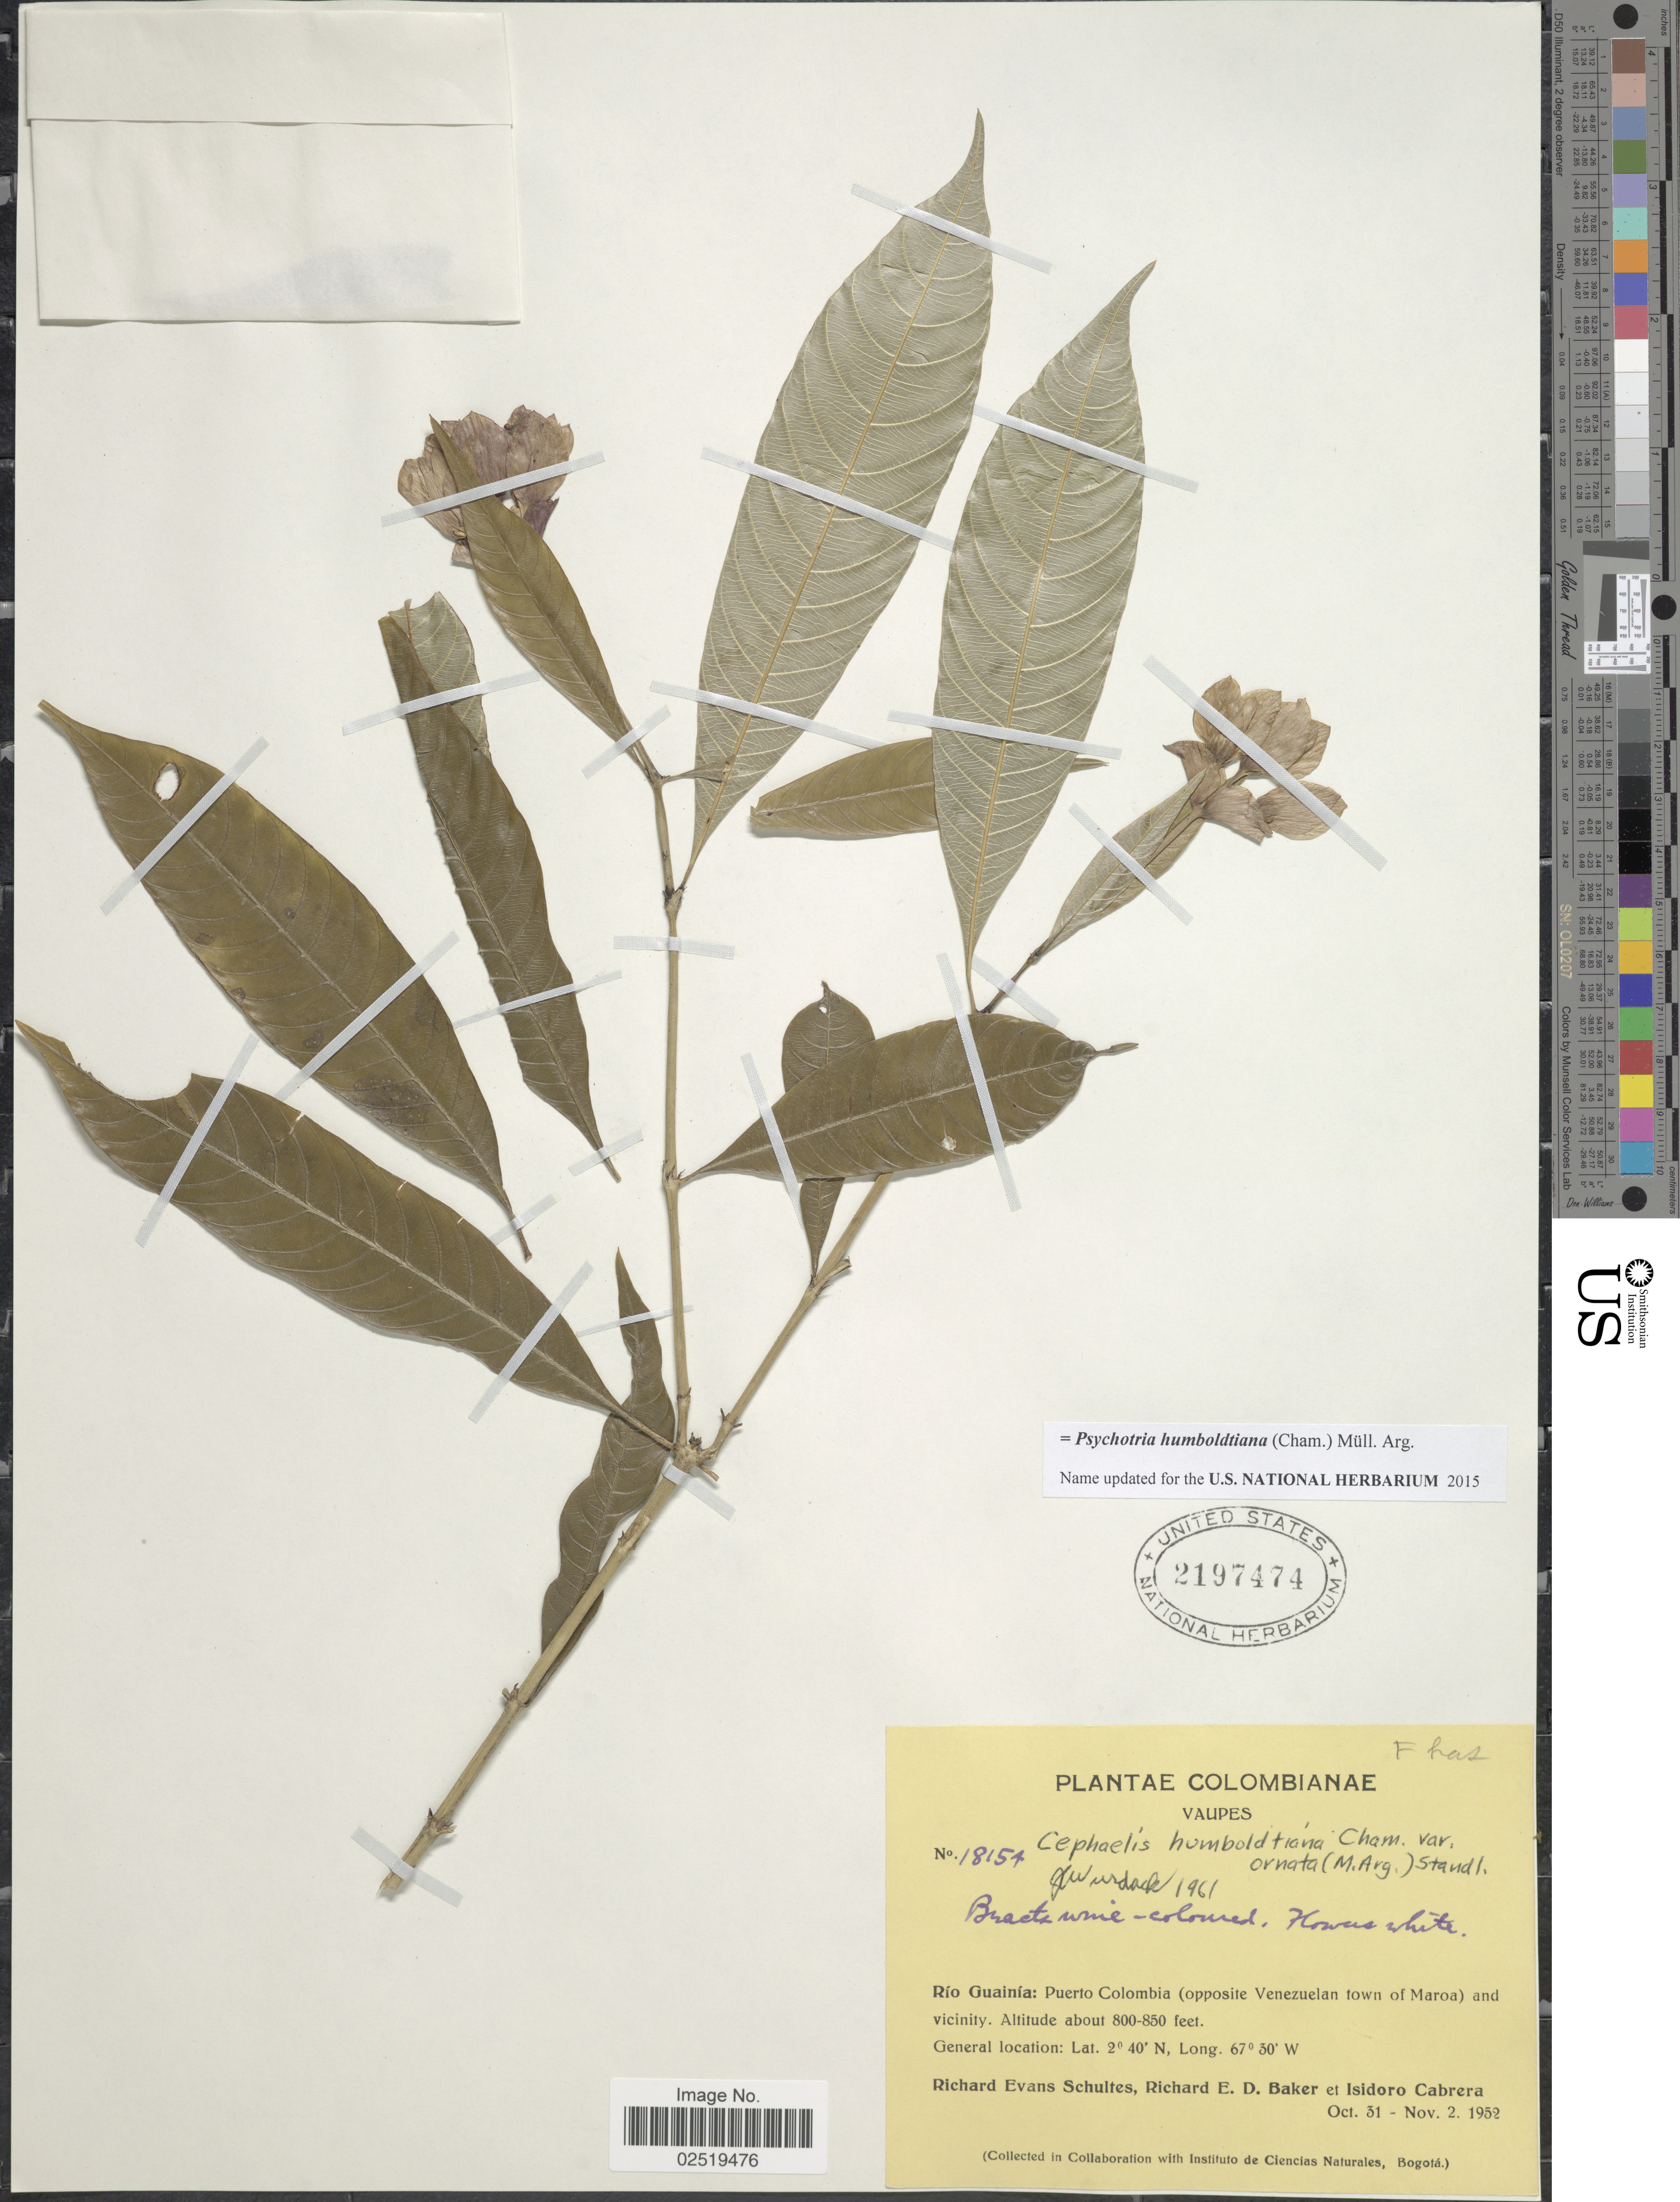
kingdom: Plantae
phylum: Tracheophyta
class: Magnoliopsida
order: Gentianales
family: Rubiaceae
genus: Psychotria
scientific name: Psychotria humboldtiana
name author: (Cham.) Müll. Arg.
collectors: R. E. Schultes & I. Cabrera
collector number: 1815A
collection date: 1952-10-31/1952-11-02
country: Colombia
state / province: Vaupés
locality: Rio Guainia: Puerto Colombia (opposite Venezuelan town of Maroa) and vicinity.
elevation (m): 244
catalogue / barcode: US 2197474